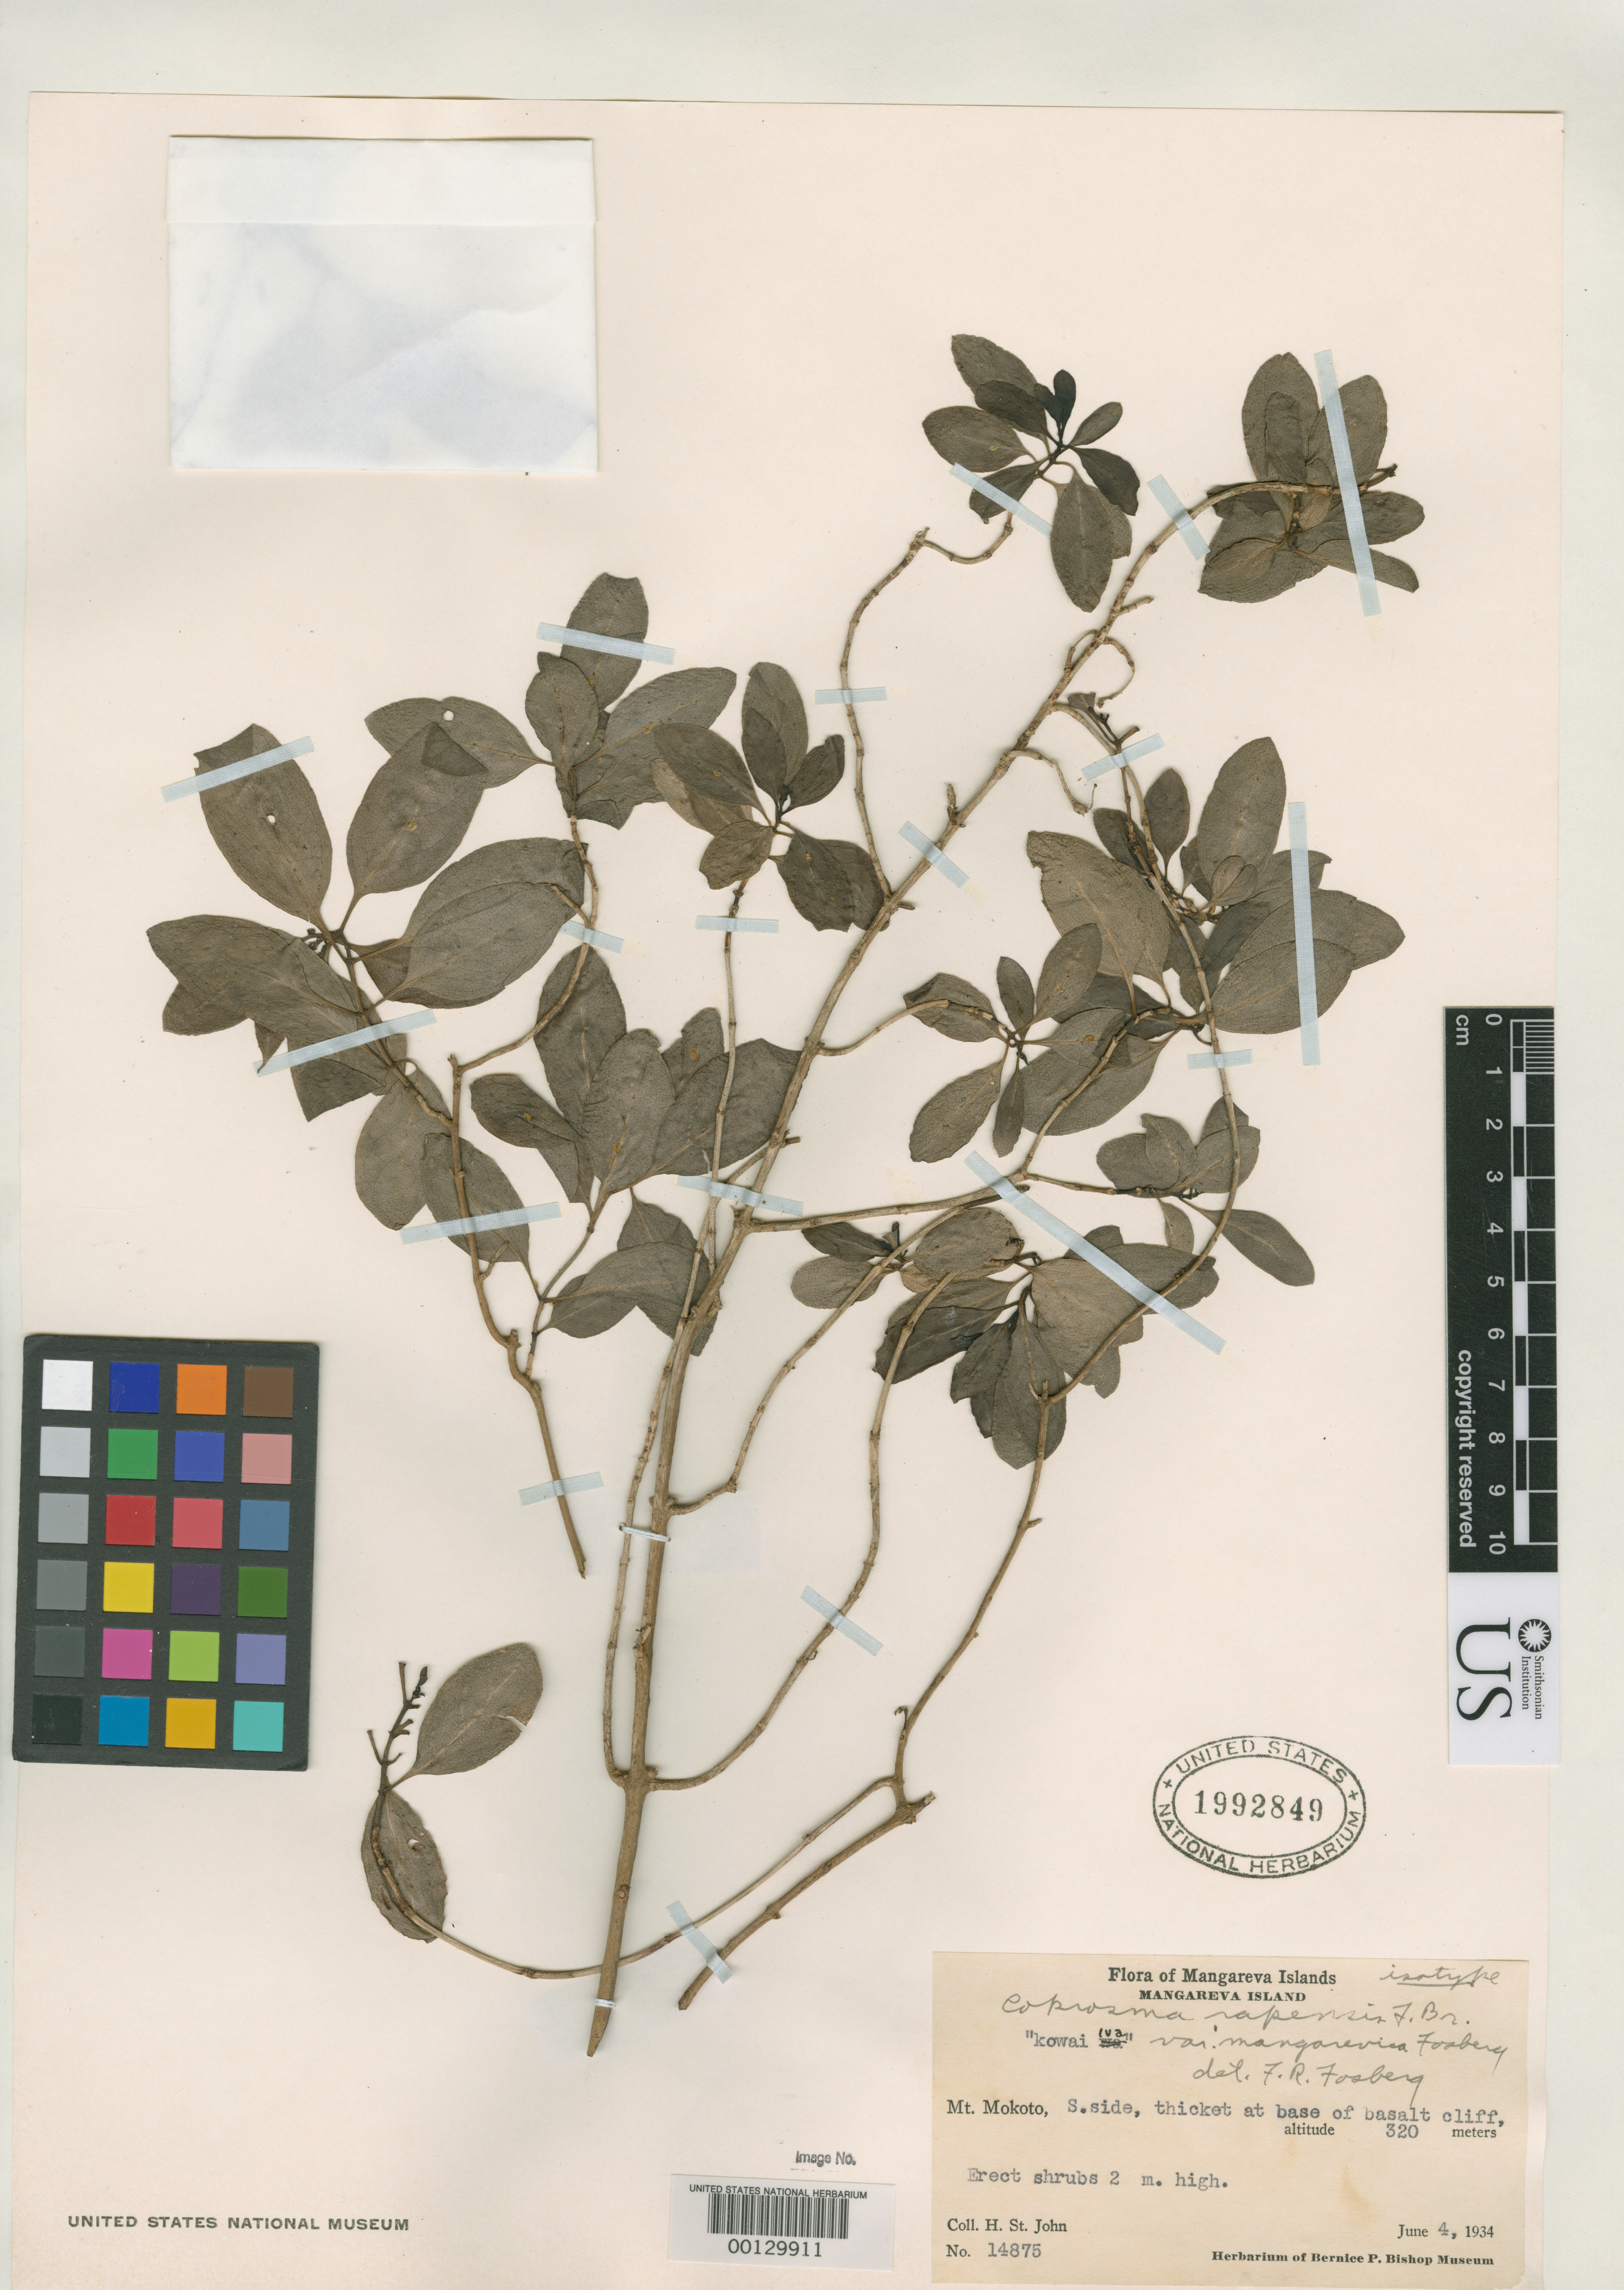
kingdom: Plantae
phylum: Tracheophyta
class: Magnoliopsida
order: Gentianales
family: Rubiaceae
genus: Coprosma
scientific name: Coprosma rapensis var. mangarevica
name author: Fosberg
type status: Isotype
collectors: H. St. John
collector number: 14875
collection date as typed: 04 Jun 1934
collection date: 1934-06-04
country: French Polynesia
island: Mangareva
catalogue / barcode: US 1992849